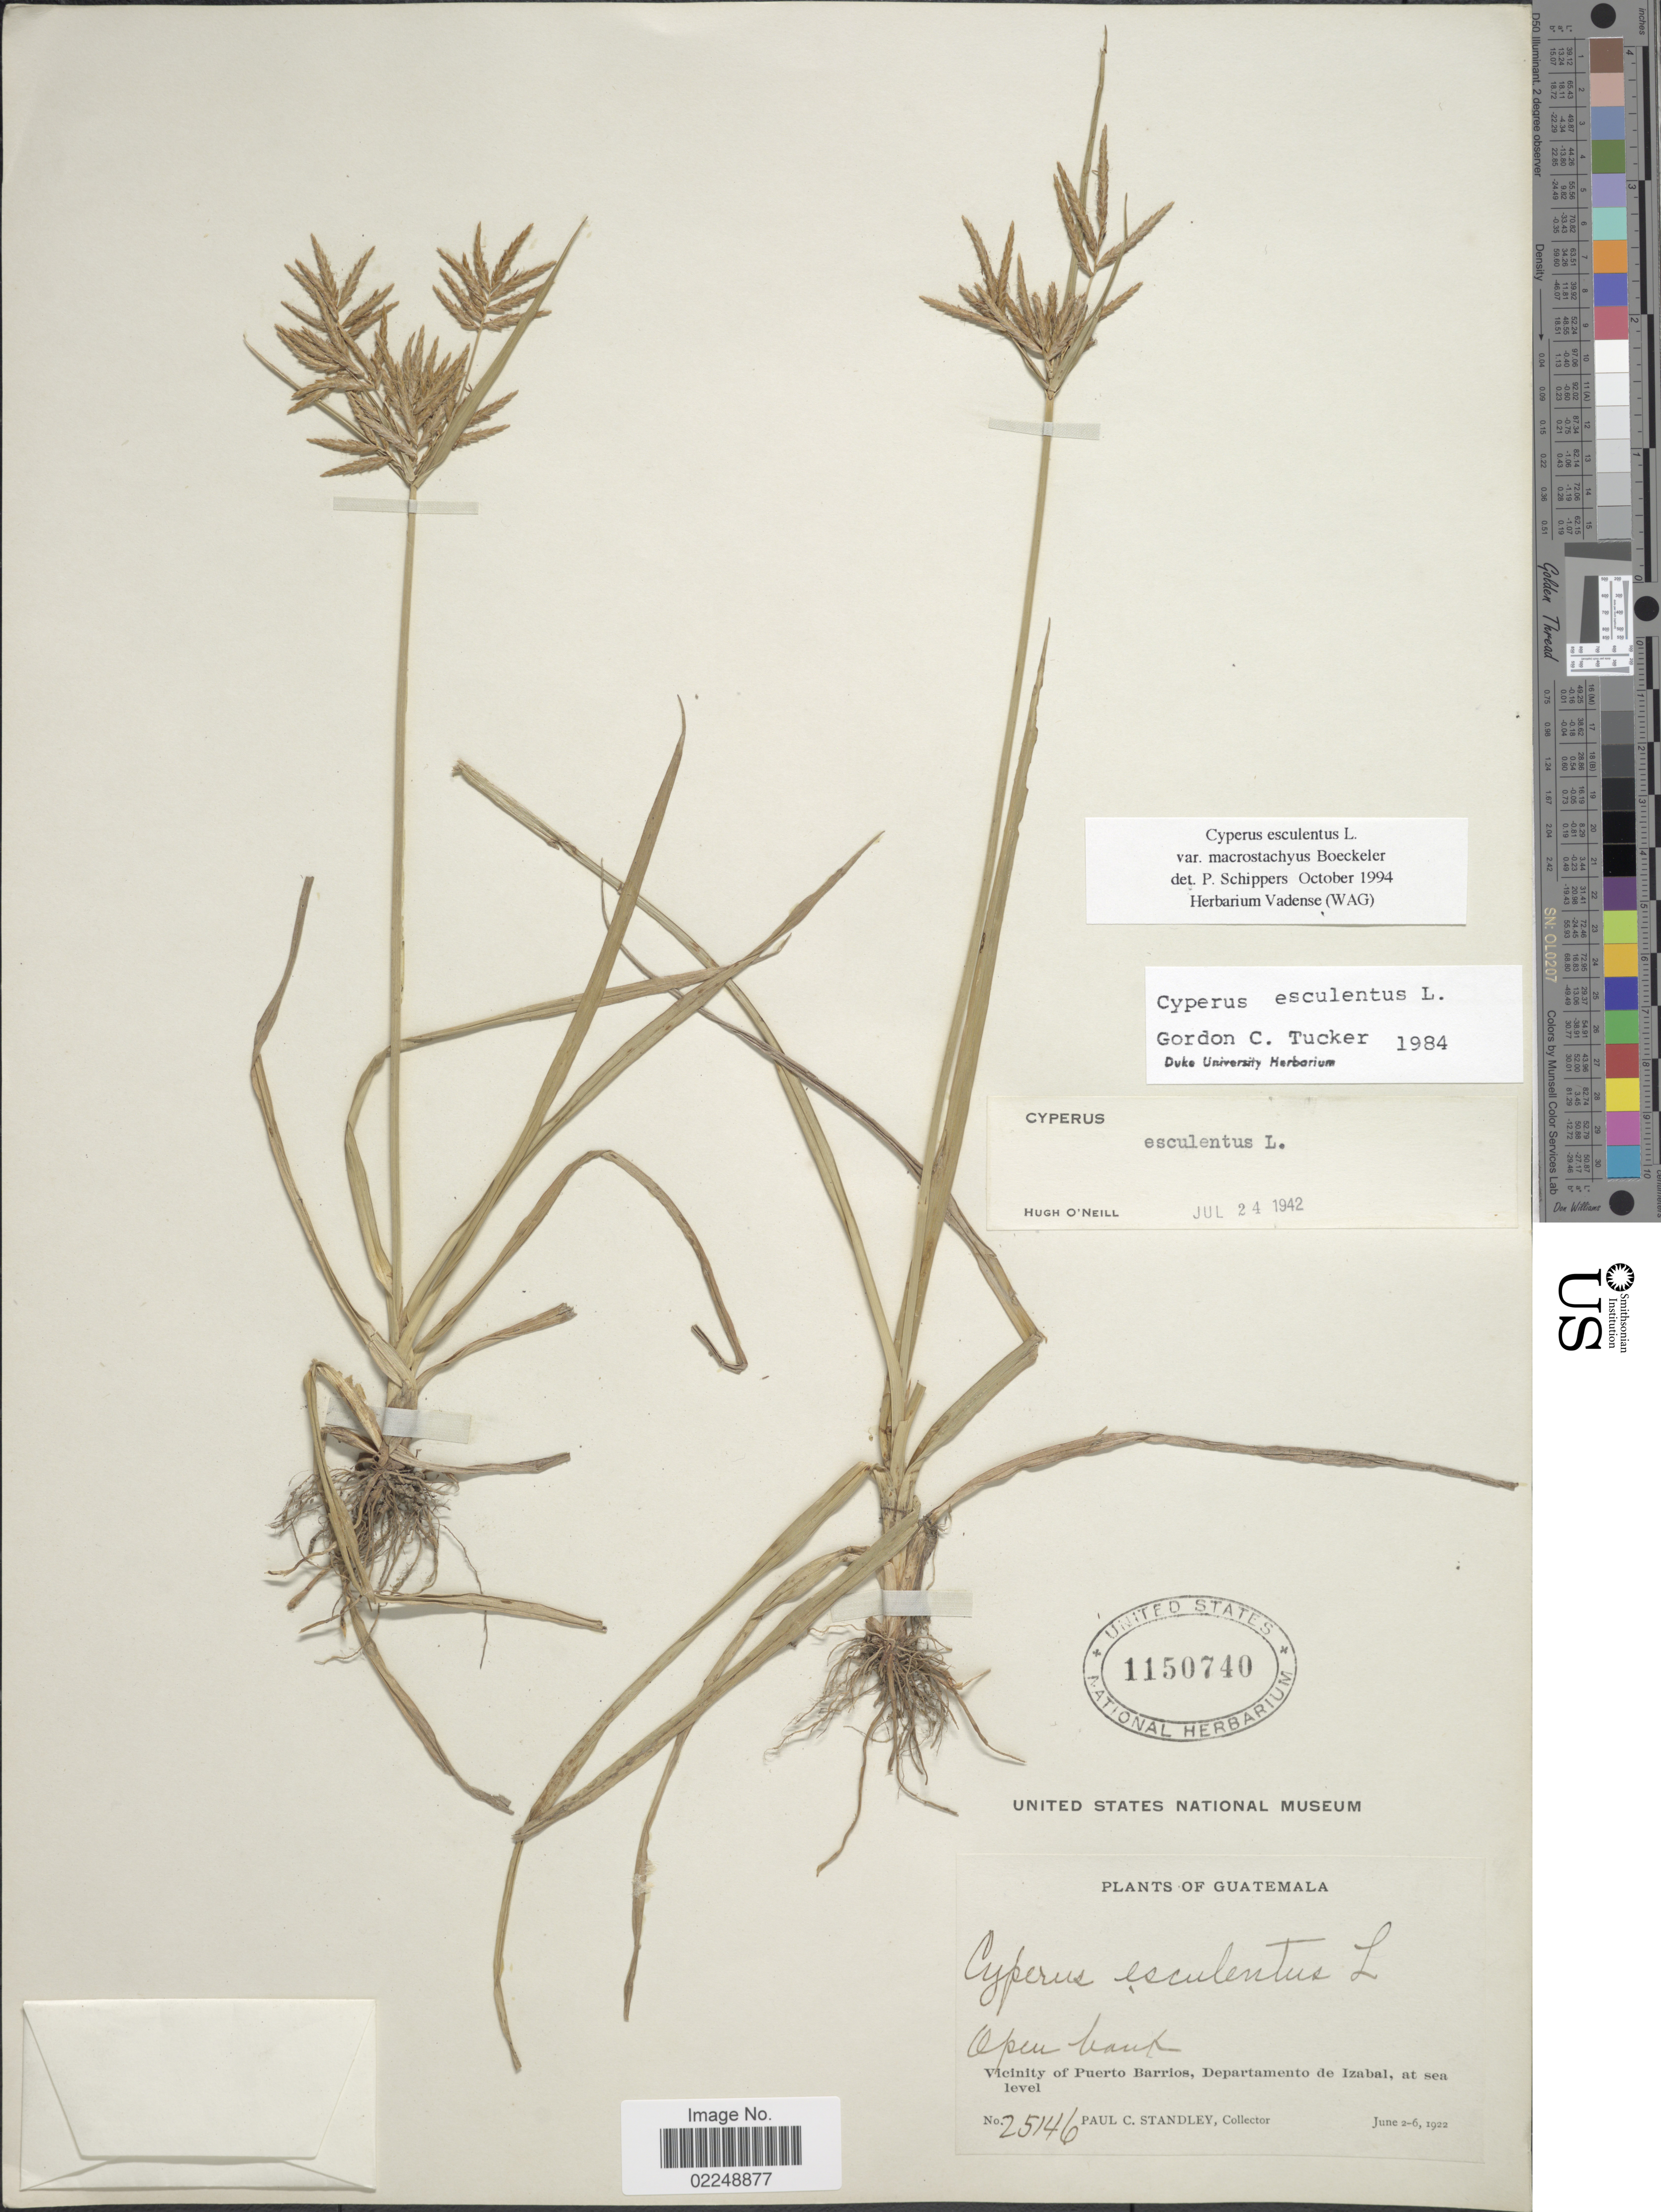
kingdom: Plantae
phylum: Tracheophyta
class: Liliopsida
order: Poales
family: Cyperaceae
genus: Cyperus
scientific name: Cyperus esculentus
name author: L.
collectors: P. C. Standley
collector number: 25146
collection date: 1922-06-02/1922-06-06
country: Guatemala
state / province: Izabal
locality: Vicinity of Puerto Barrios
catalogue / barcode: US 1150740